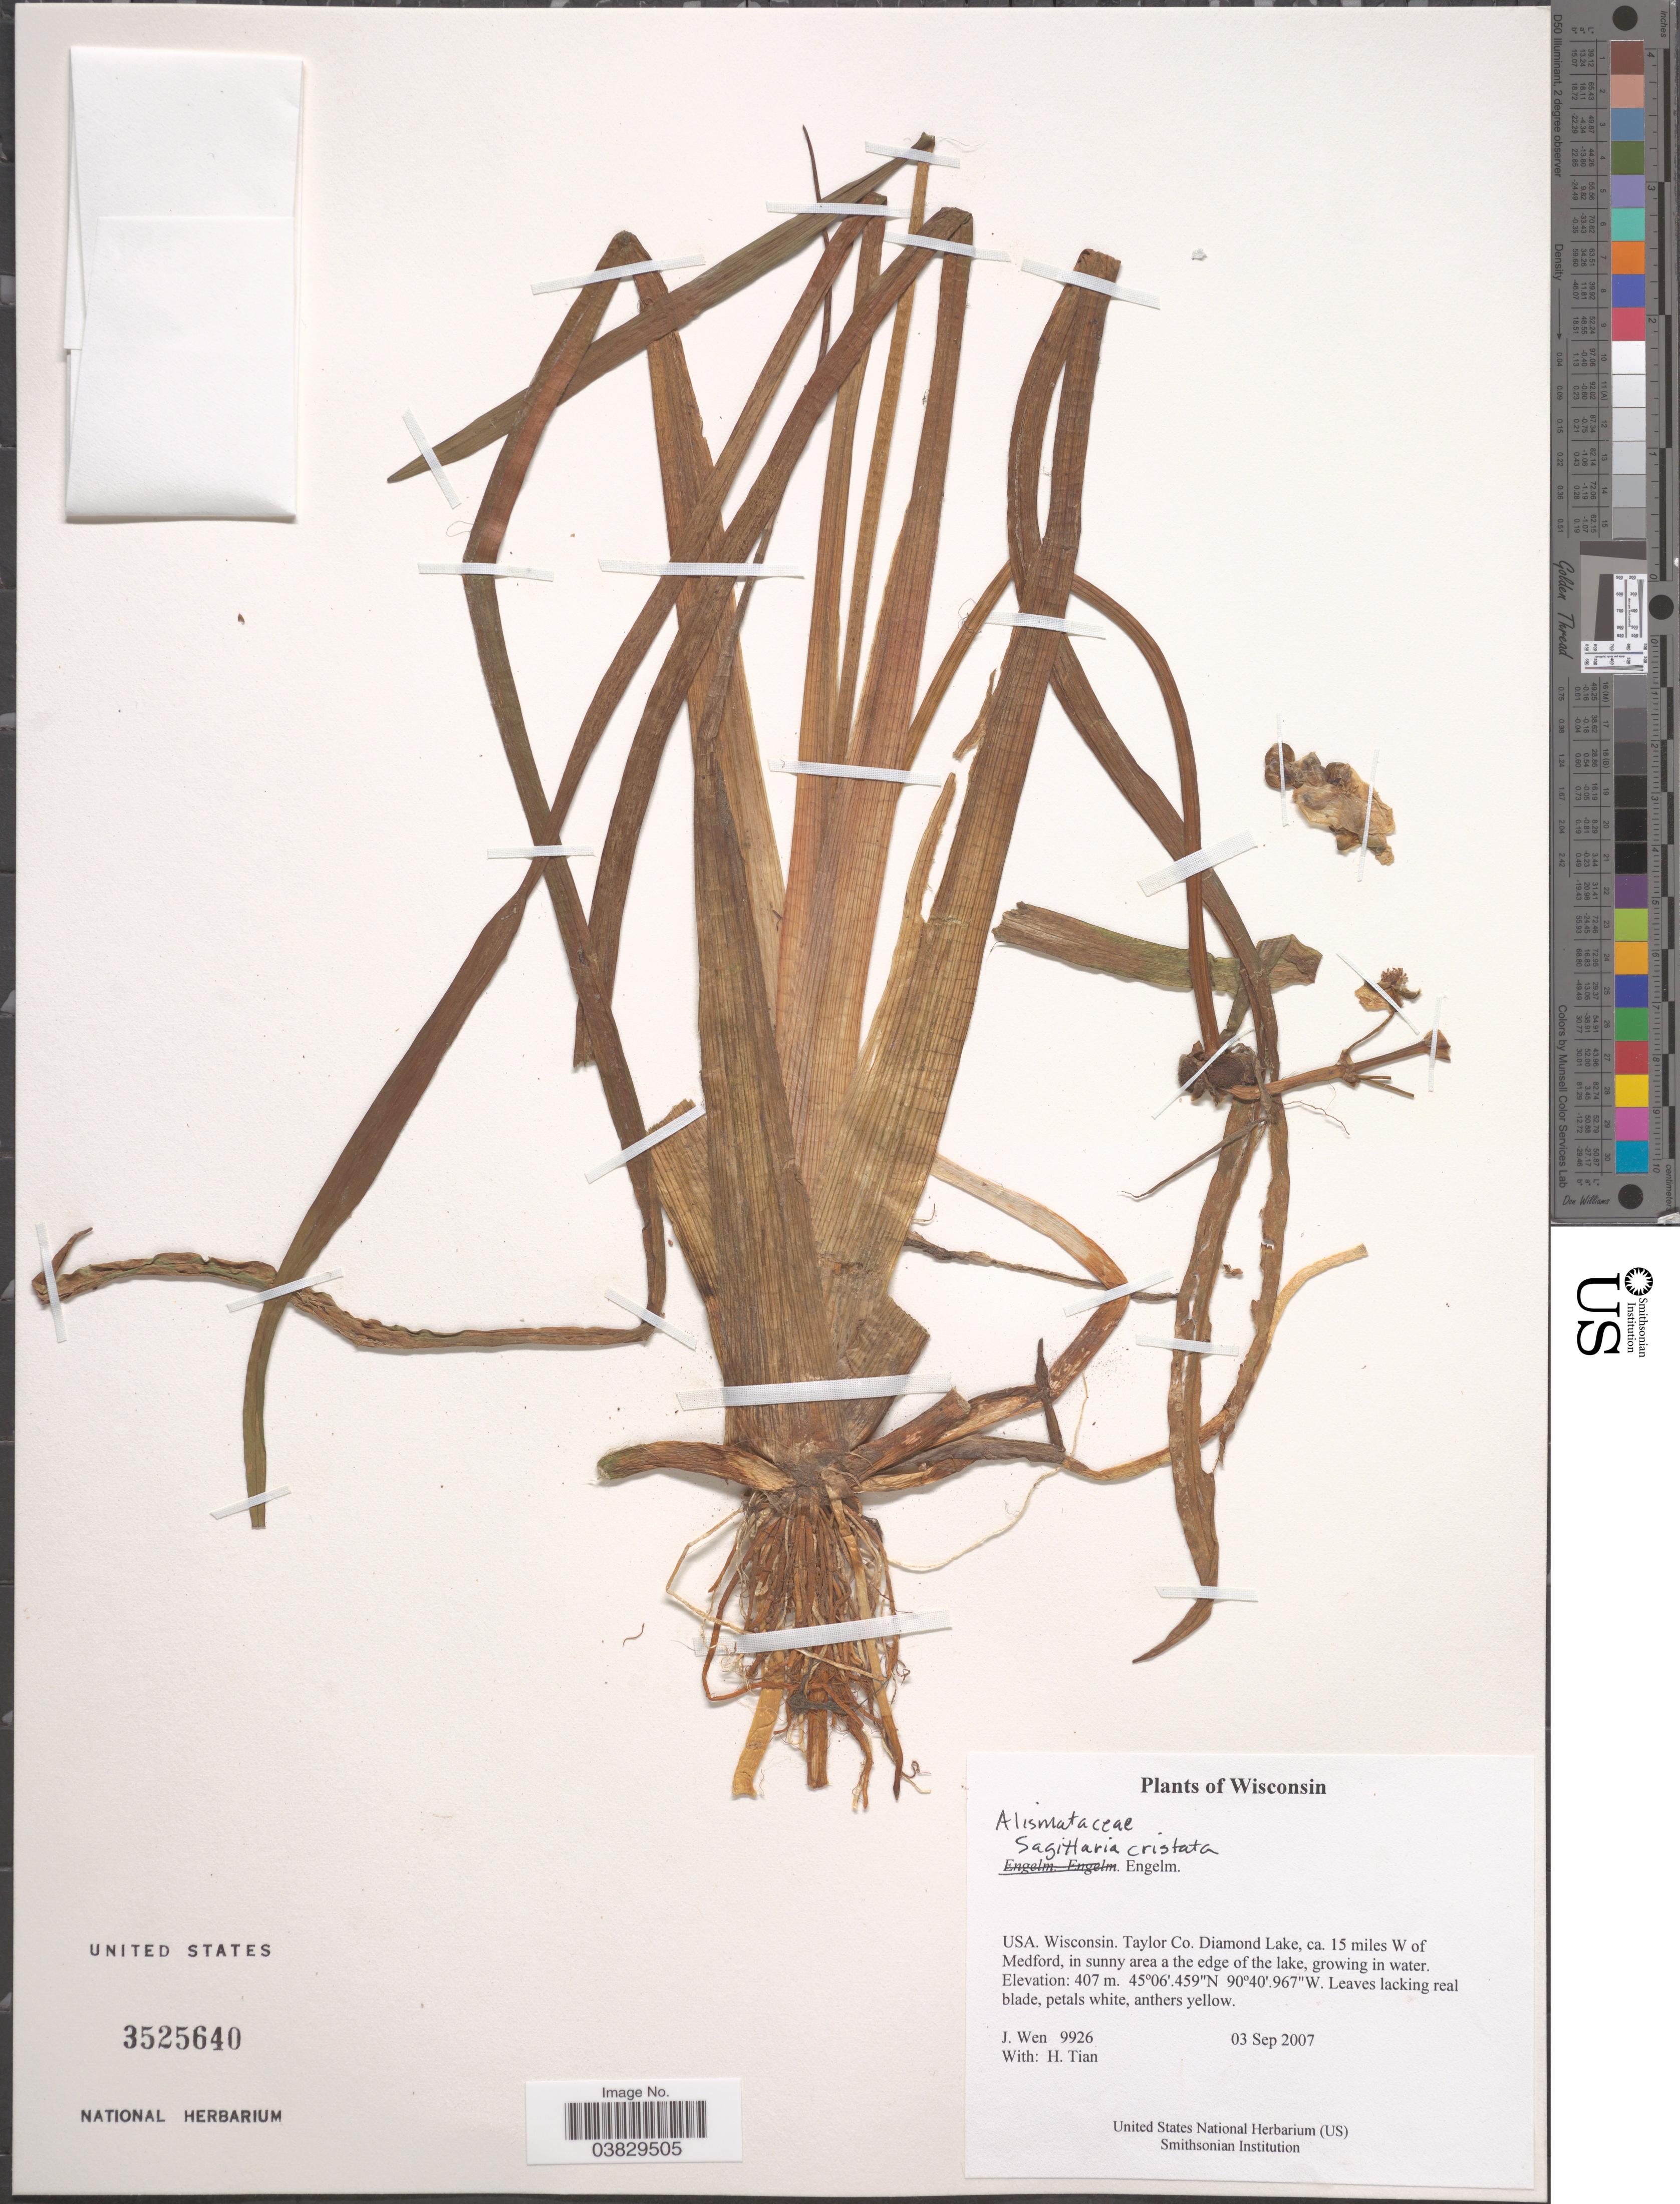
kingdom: Plantae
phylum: Tracheophyta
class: Liliopsida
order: Alismatales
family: Alismataceae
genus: Sagittaria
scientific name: Sagittaria cristata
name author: Engelm.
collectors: J. Wen & H. Tian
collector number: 9926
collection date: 2007-09-03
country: United States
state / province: Wisconsin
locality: Taylor Co. Diamond Lake, ca. 15 miles W of Medford.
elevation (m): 407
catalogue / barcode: US 3525640